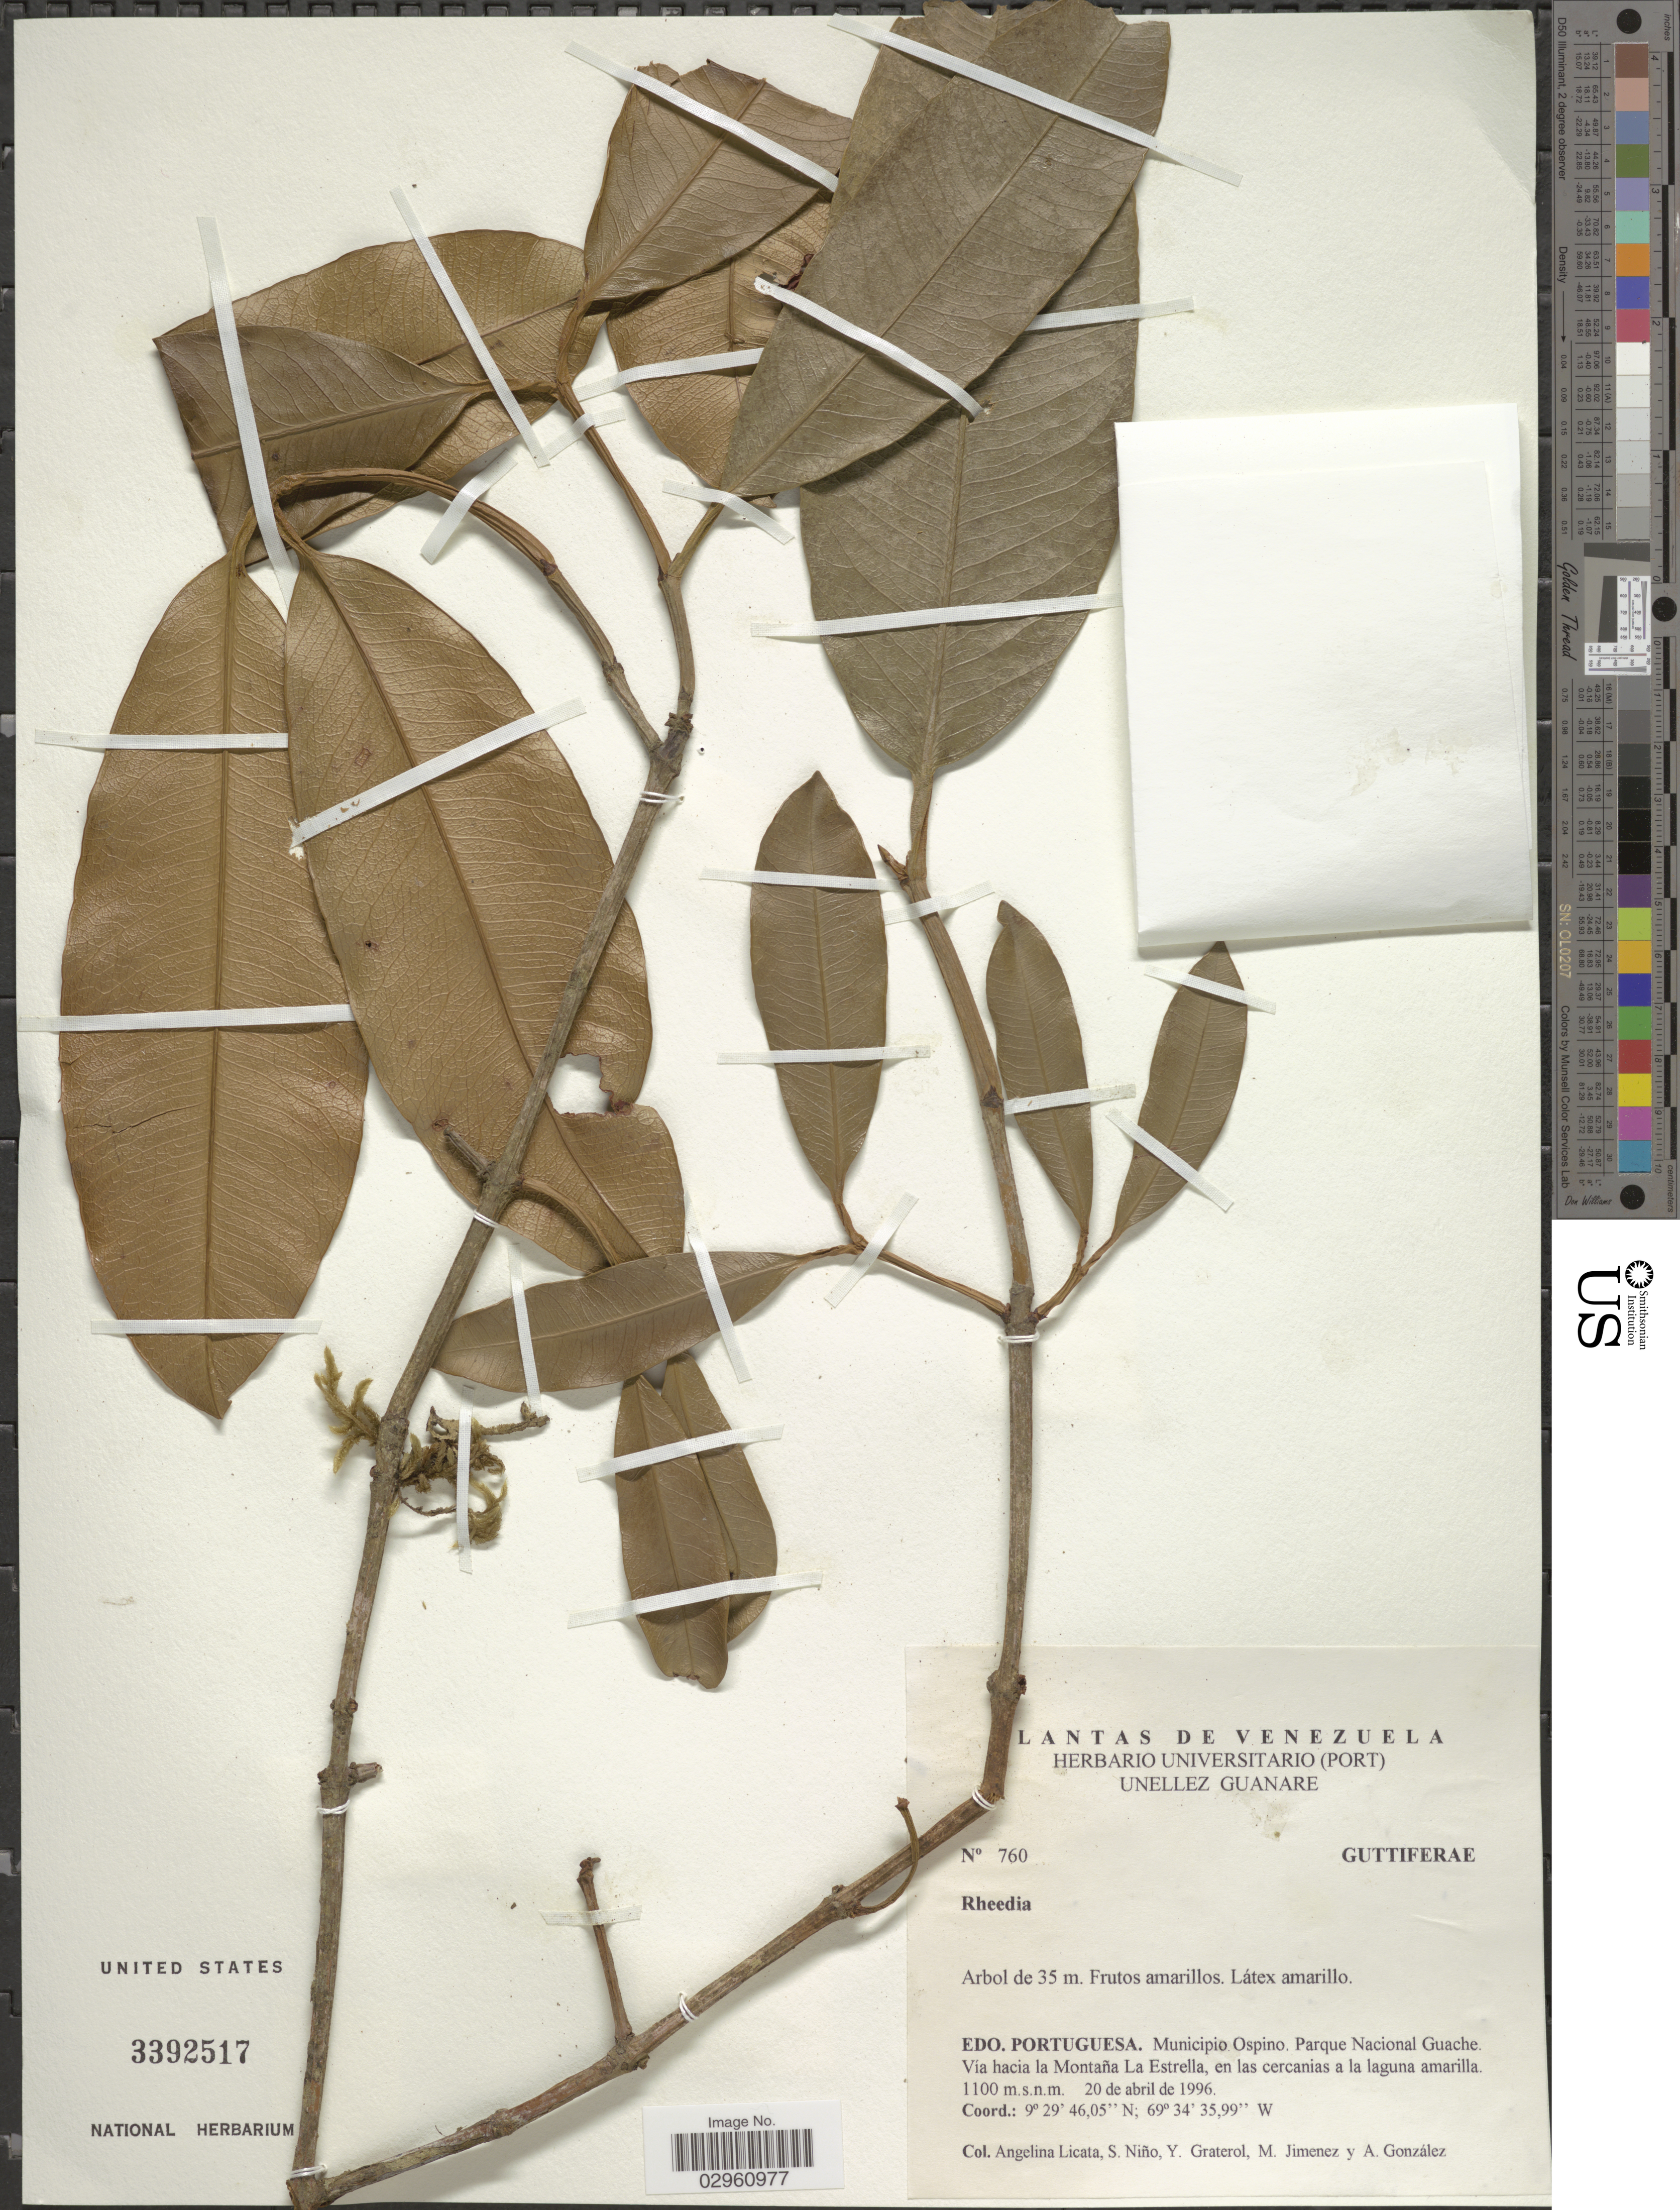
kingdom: Plantae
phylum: Tracheophyta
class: Magnoliopsida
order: Malpighiales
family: Clusiaceae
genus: Garcinia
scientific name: Garcinia sp.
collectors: A. Licata, S. M. Niño, Y. Graterol, M. Jimenez & A. C. González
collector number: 760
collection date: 1996-04-20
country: Venezuela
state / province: Portuguesa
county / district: Ospino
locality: Parque Nacional Guache. Montaña La Estrella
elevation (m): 1100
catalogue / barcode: US 3392517